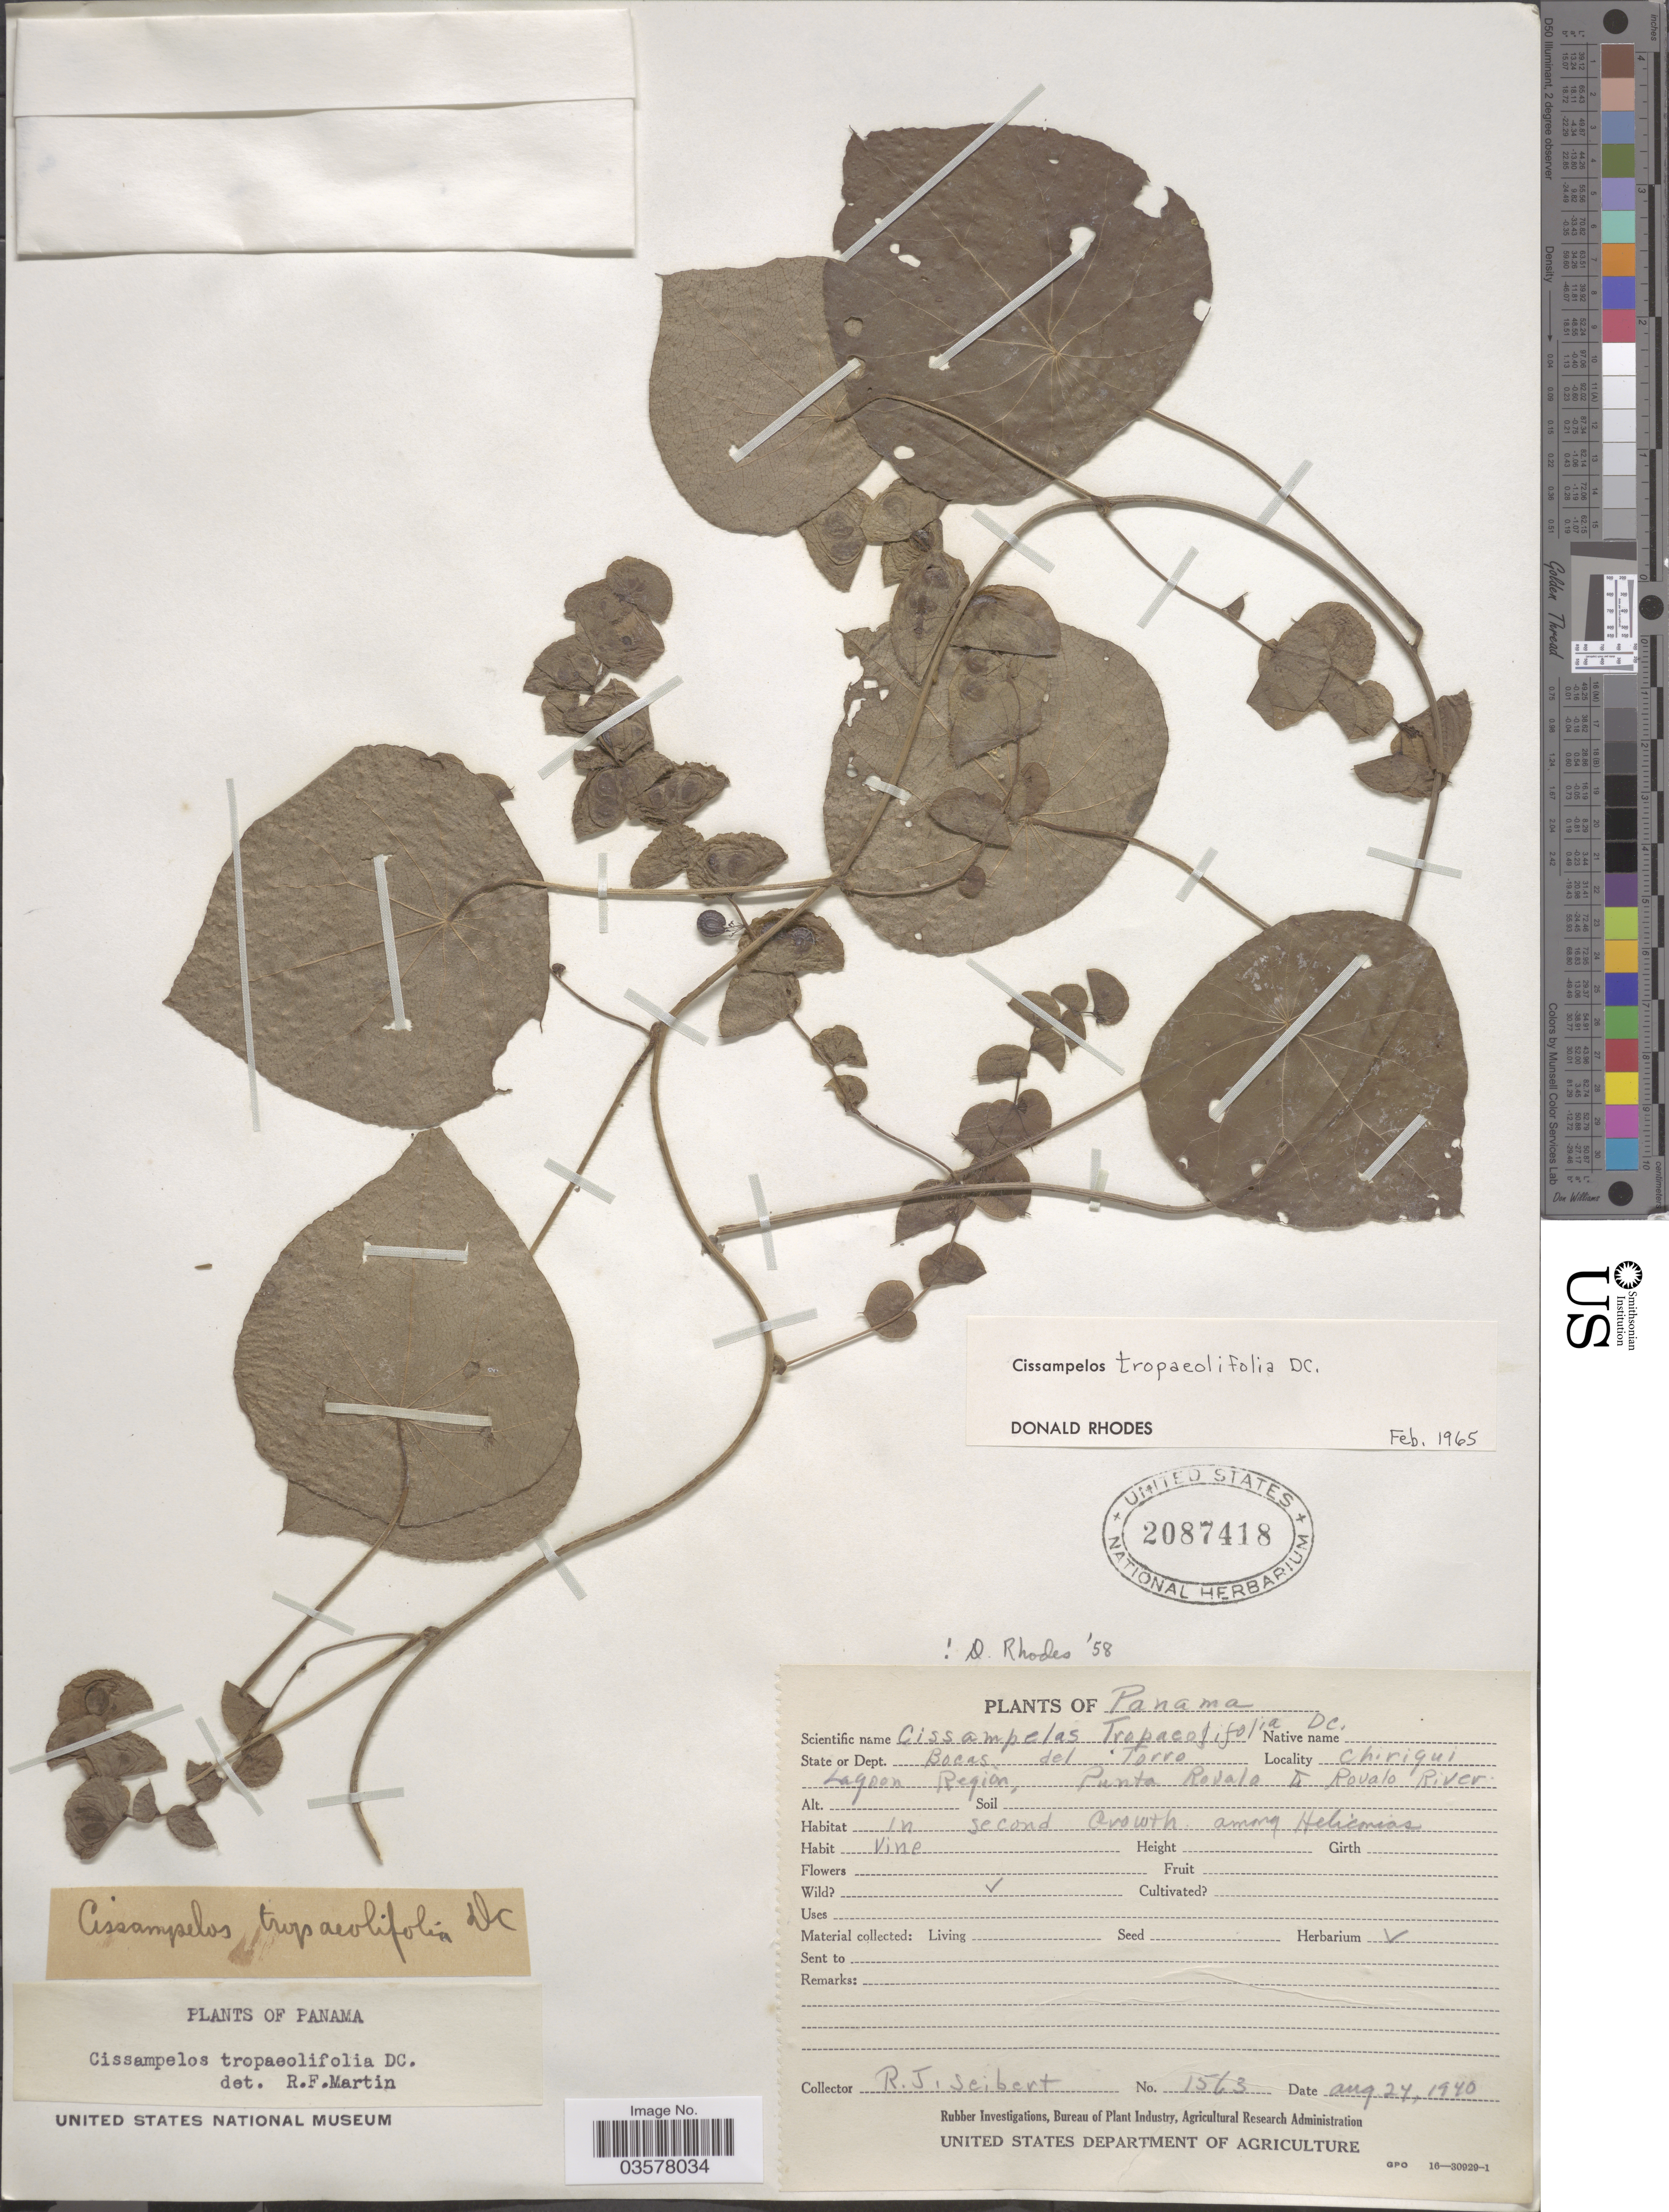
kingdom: Plantae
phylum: Tracheophyta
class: Magnoliopsida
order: Ranunculales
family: Menispermaceae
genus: Cissampelos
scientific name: Cissampelos tropaeolifolia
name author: DC.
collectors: R. J. Seibert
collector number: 1563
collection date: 1940-08-24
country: Panama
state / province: Bocas del Toro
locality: Chiriqui Lagoon Region, Punta Rovala to Rovalo River.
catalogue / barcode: US 2087418